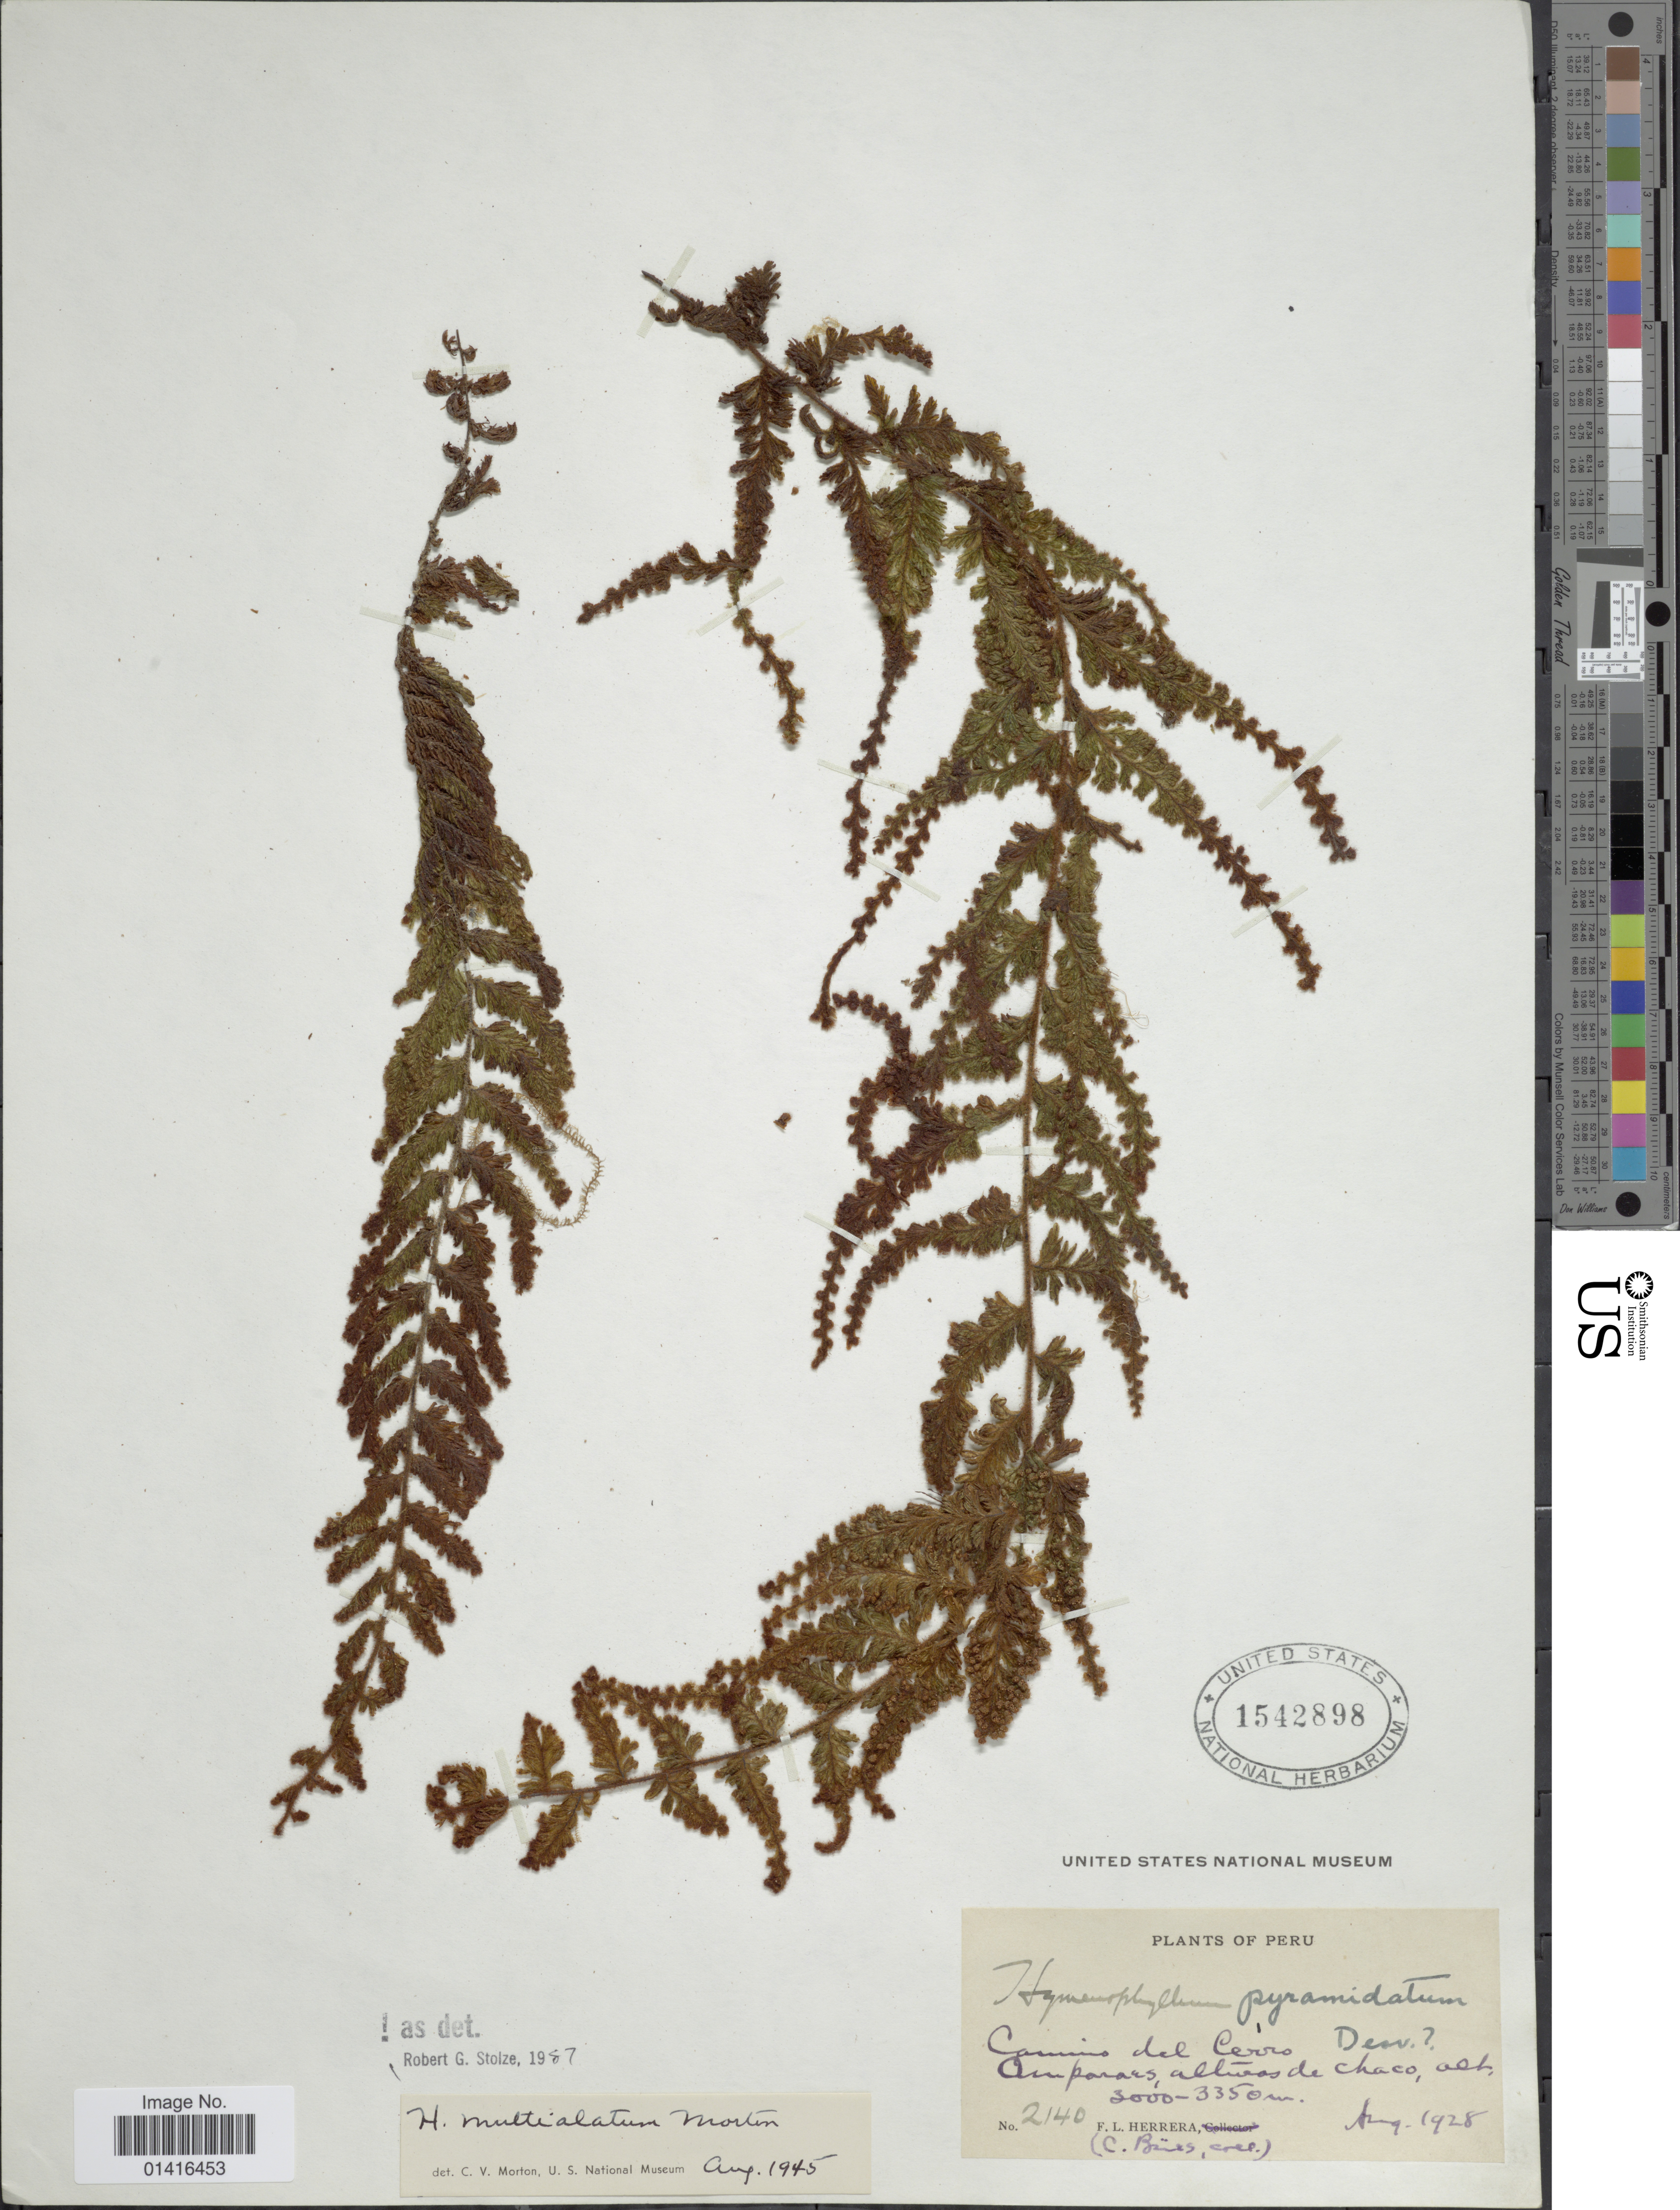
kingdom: Plantae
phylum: Tracheophyta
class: Polypodiopsida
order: Hymenophyllales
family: Hymenophyllaceae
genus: Hymenophyllum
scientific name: Hymenophyllum multialatum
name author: C.V. Morton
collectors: C. Bues & F. L. Herrera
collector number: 2140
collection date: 1928-08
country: Peru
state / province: Cusco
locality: Camino del Cerro Amparaes, alturas de Chaco.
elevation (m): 3000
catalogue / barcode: US 1542898